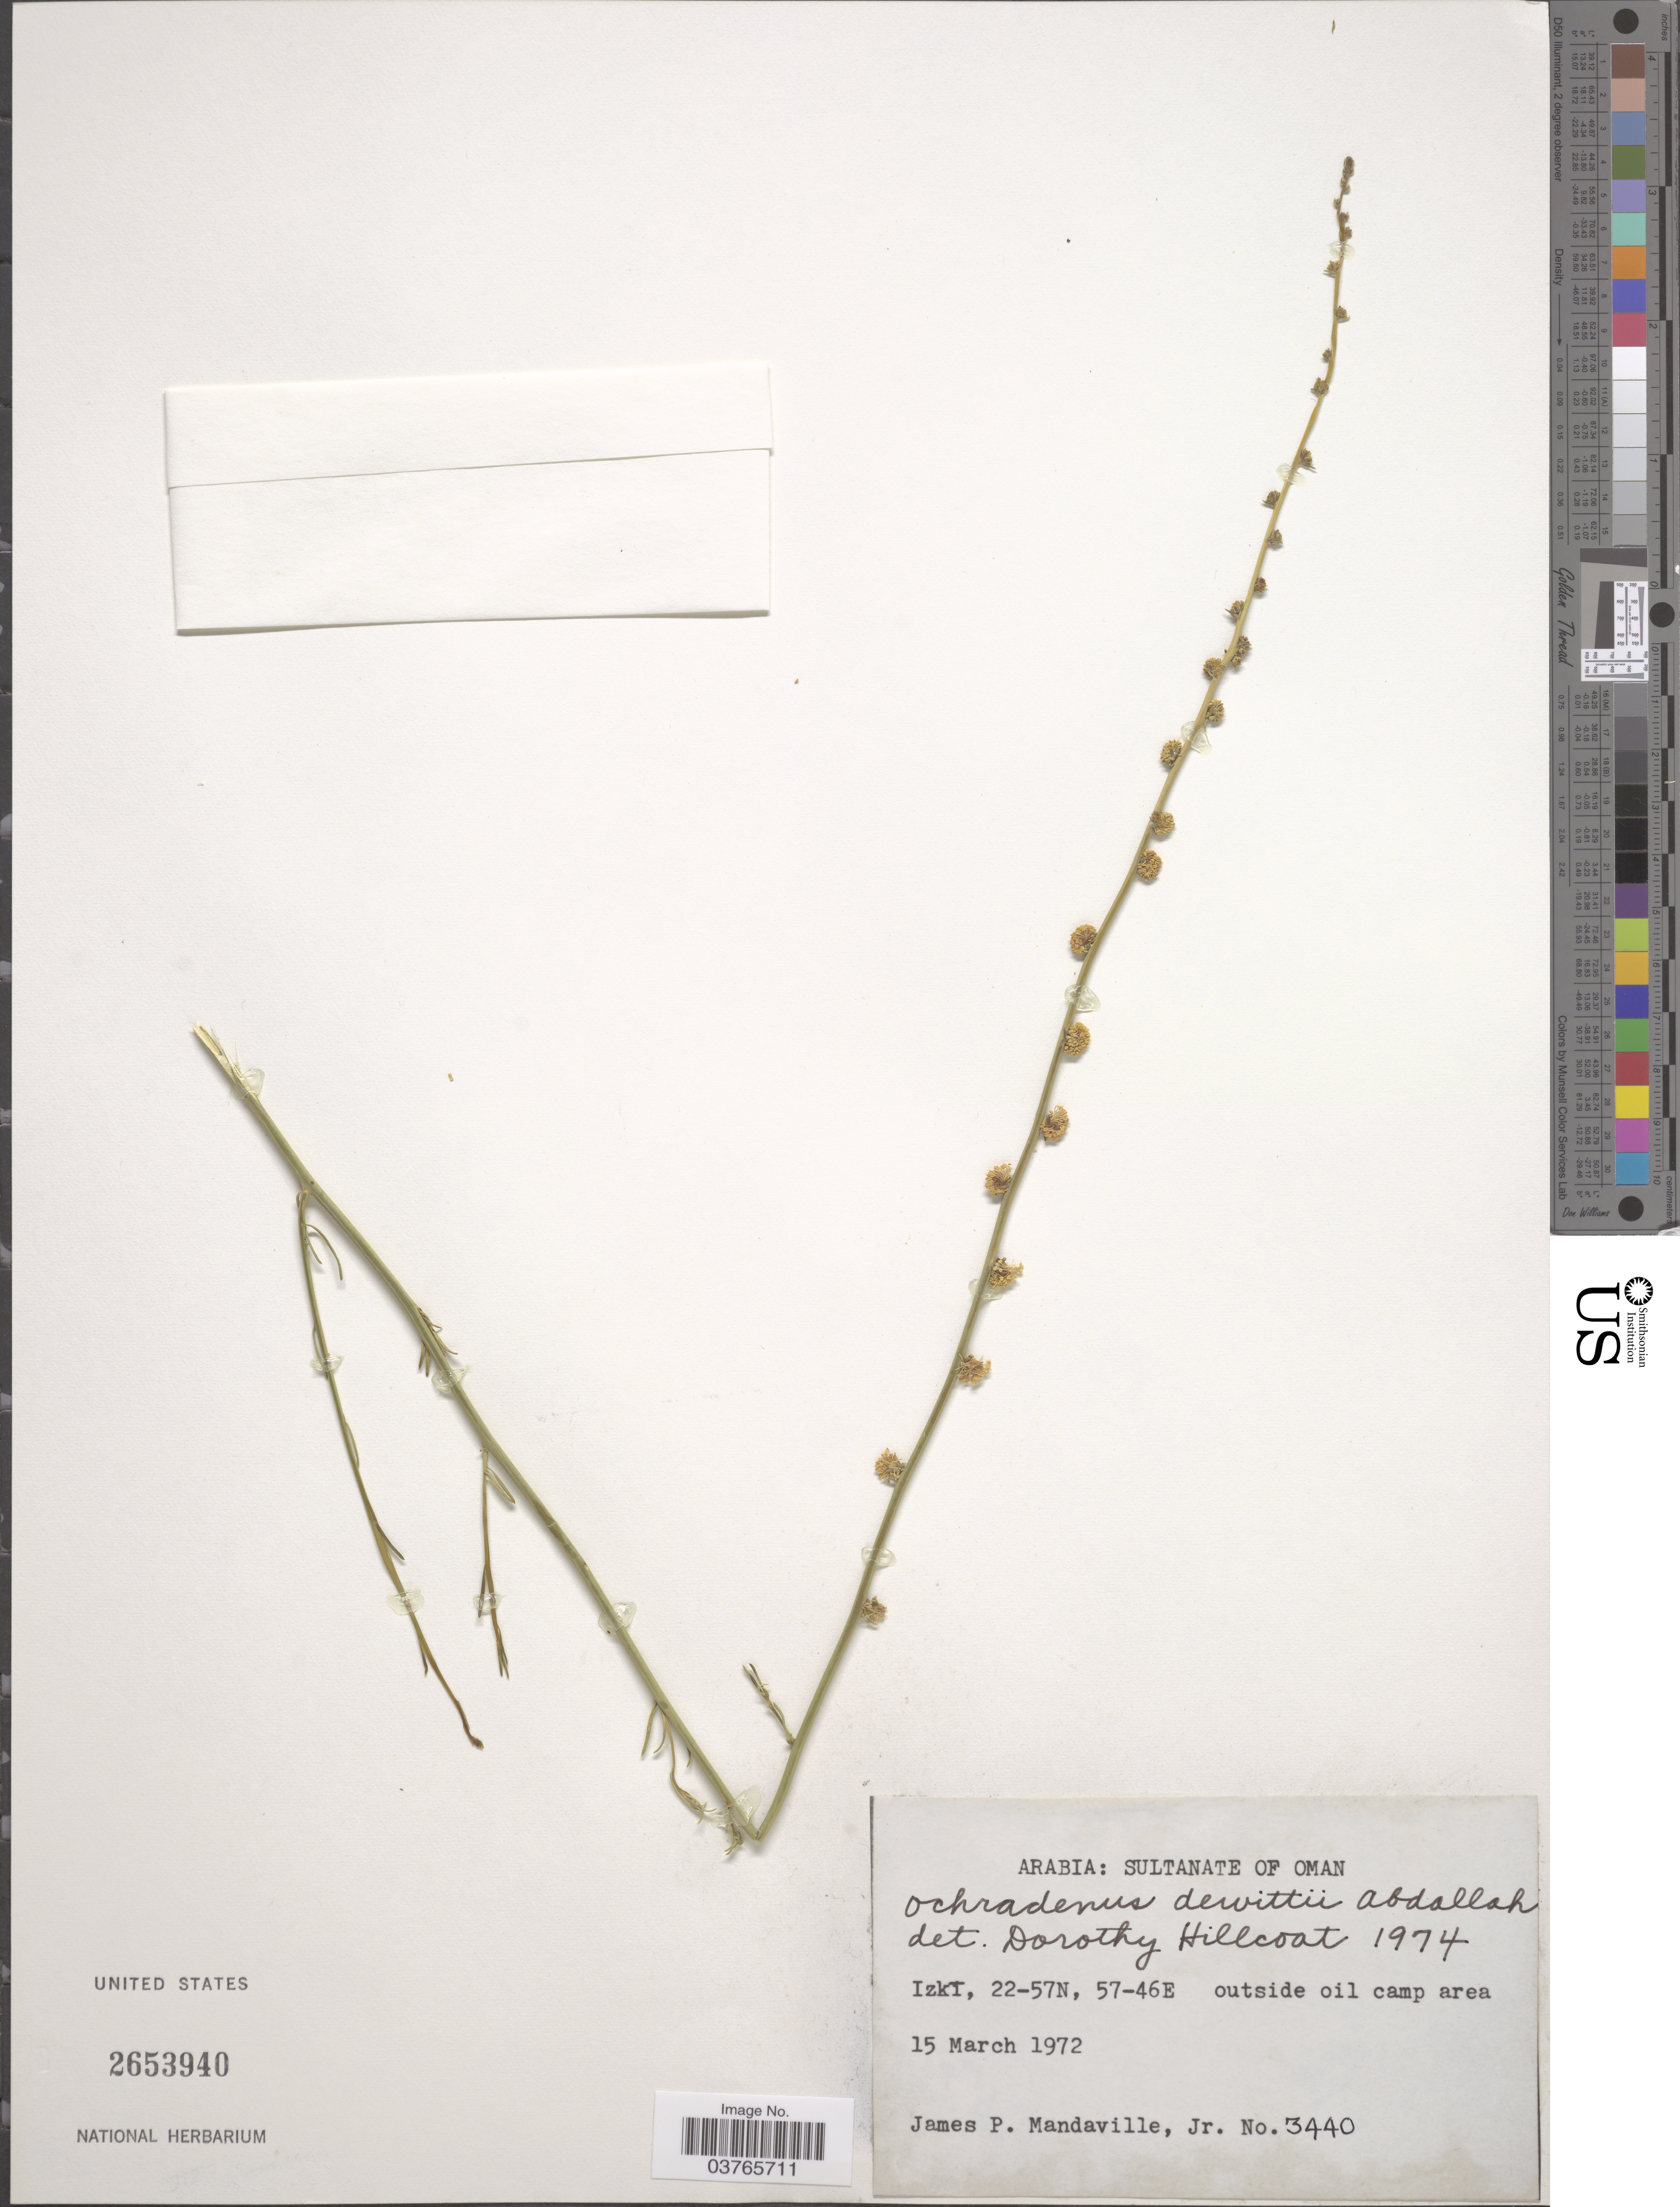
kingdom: Plantae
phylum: Tracheophyta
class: Magnoliopsida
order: Brassicales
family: Resedaceae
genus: Ochradiscus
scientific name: Ochradiscus aucheri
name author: (Boiss.) S. Blanco & C.E. Wetzel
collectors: J. Mandaville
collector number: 3440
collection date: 1972-03-15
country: Oman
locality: Arabia: Sultanate of Oman. Izki.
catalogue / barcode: US 2653940